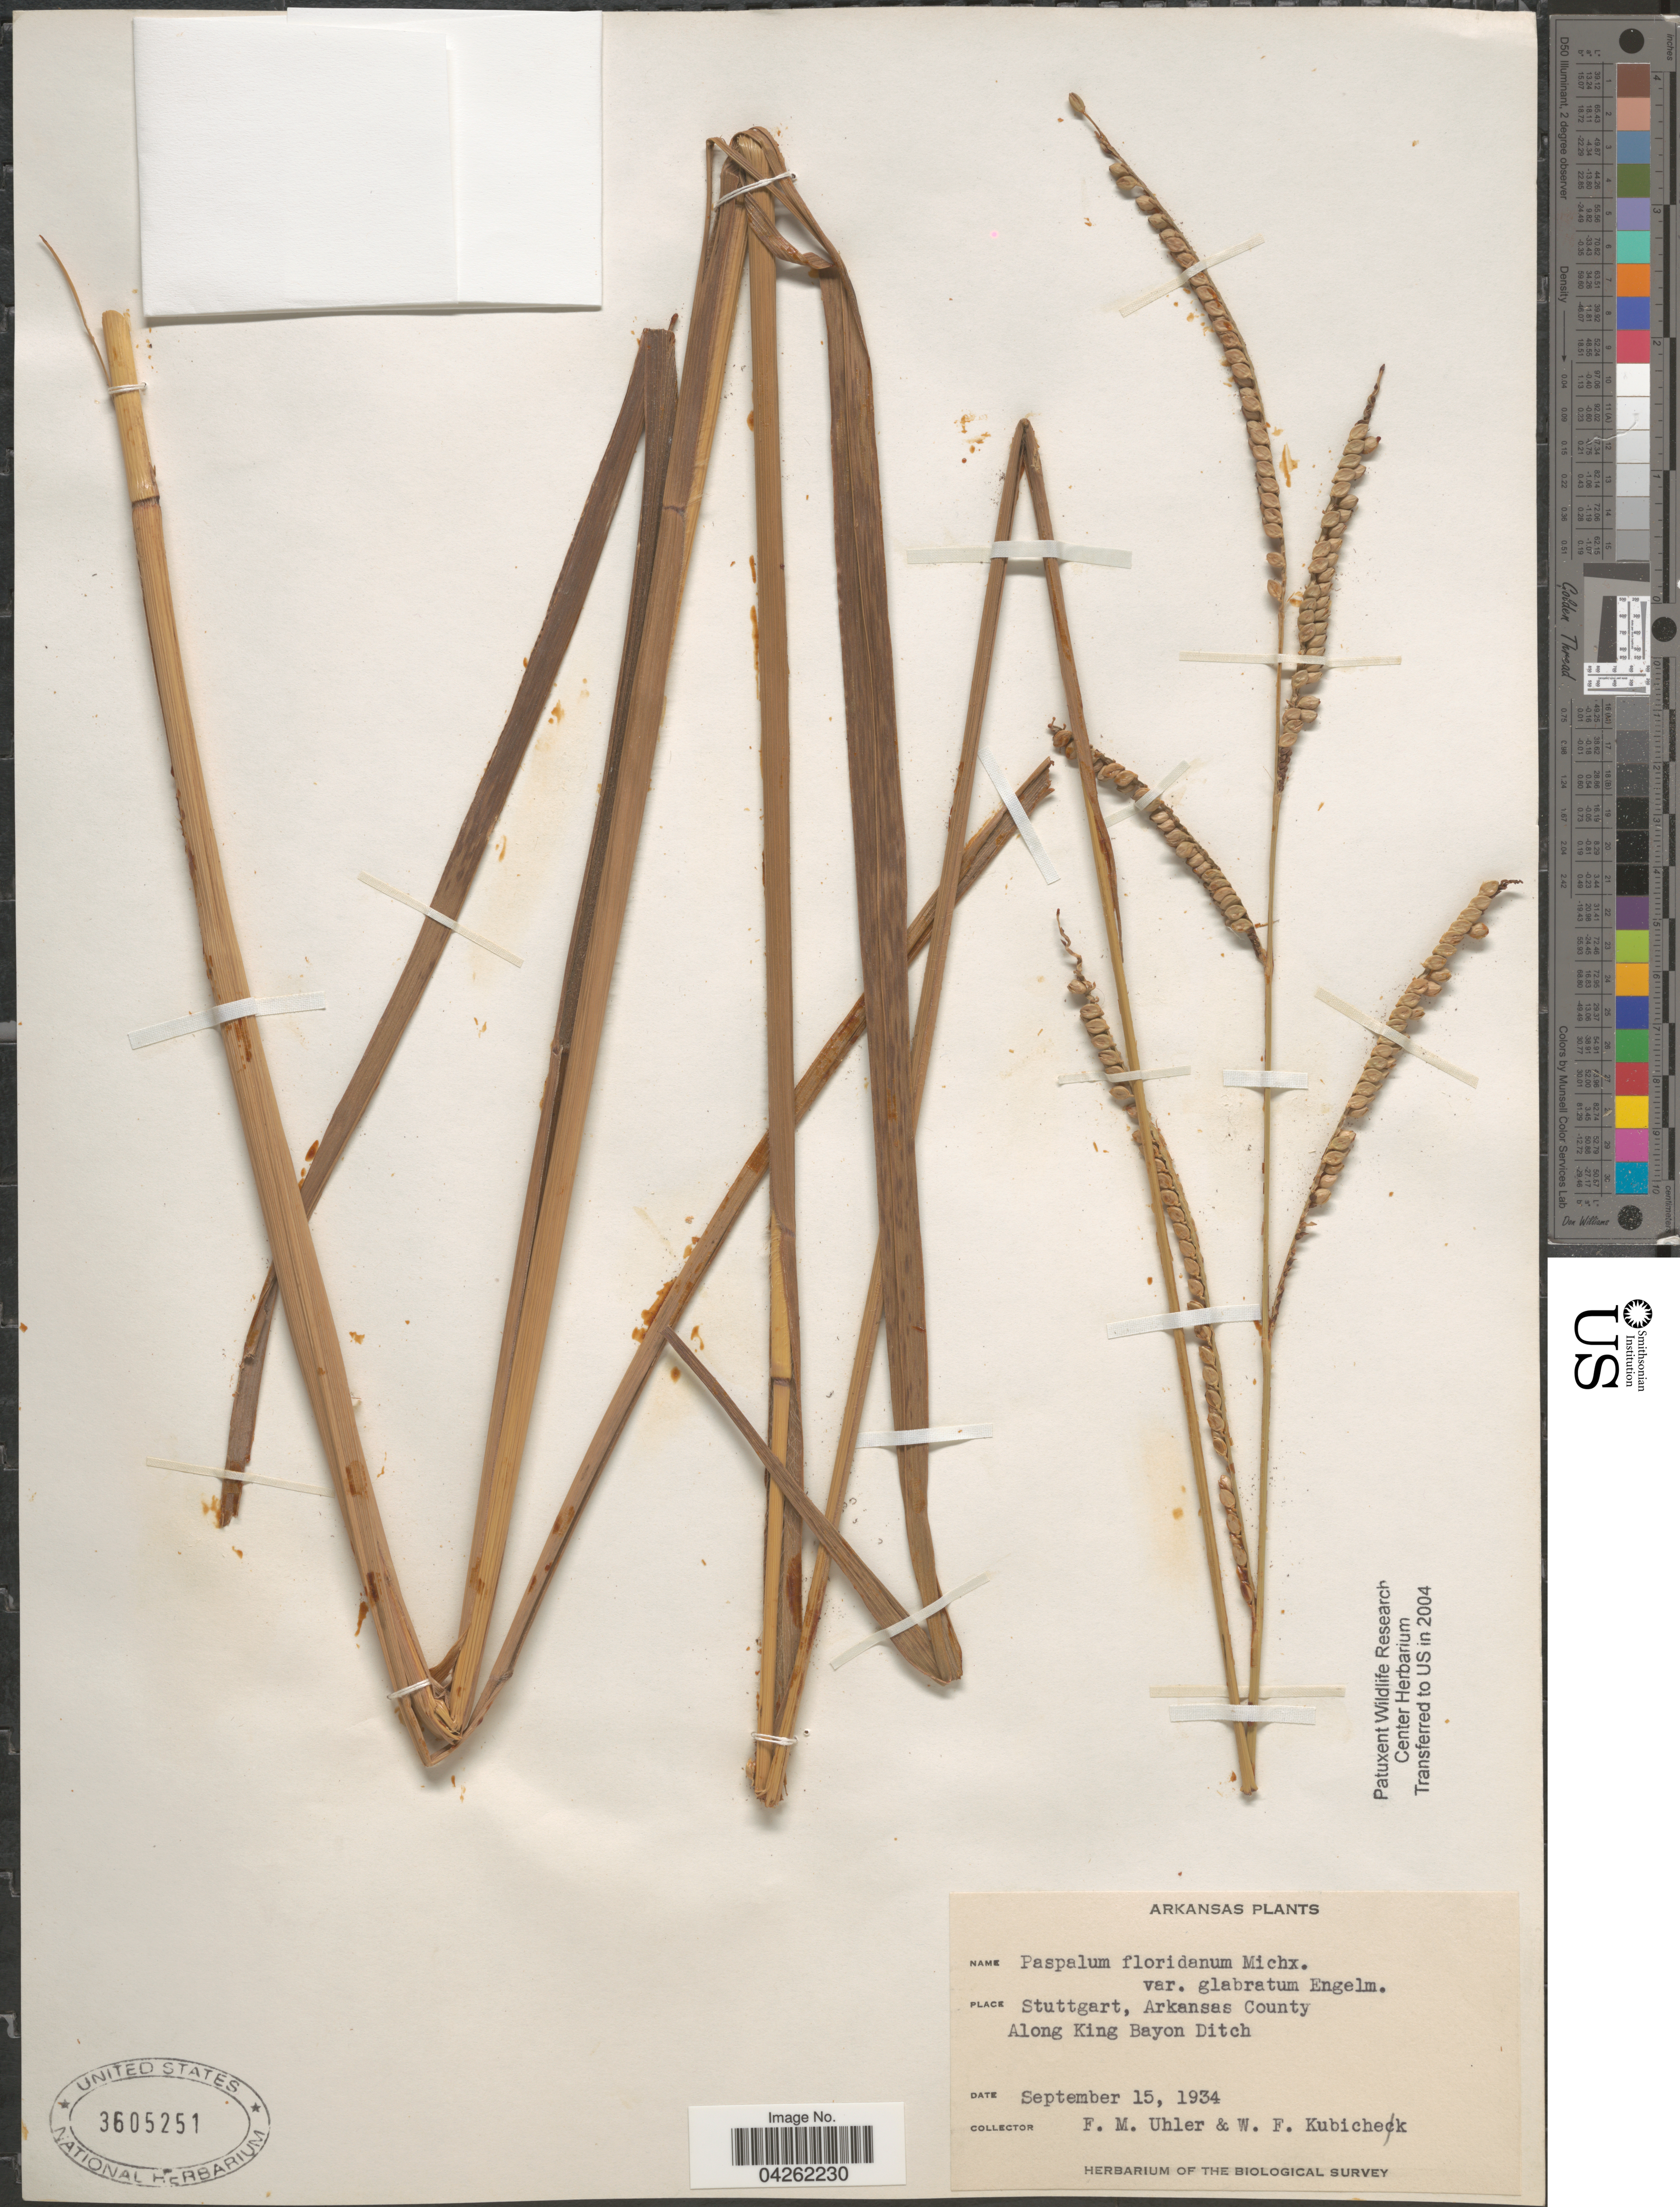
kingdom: Plantae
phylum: Tracheophyta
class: Liliopsida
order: Poales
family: Poaceae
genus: Paspalum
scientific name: Paspalum floridanum var. glabratum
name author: Engelm. ex Vasey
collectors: F. M. Uhler & W. Kubichek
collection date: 1934-09-15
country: United States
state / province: Arkansas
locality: Stuttgart, Arkansas County. Along King Bayon Ditch. The Biological Survey.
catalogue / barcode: US 3605251